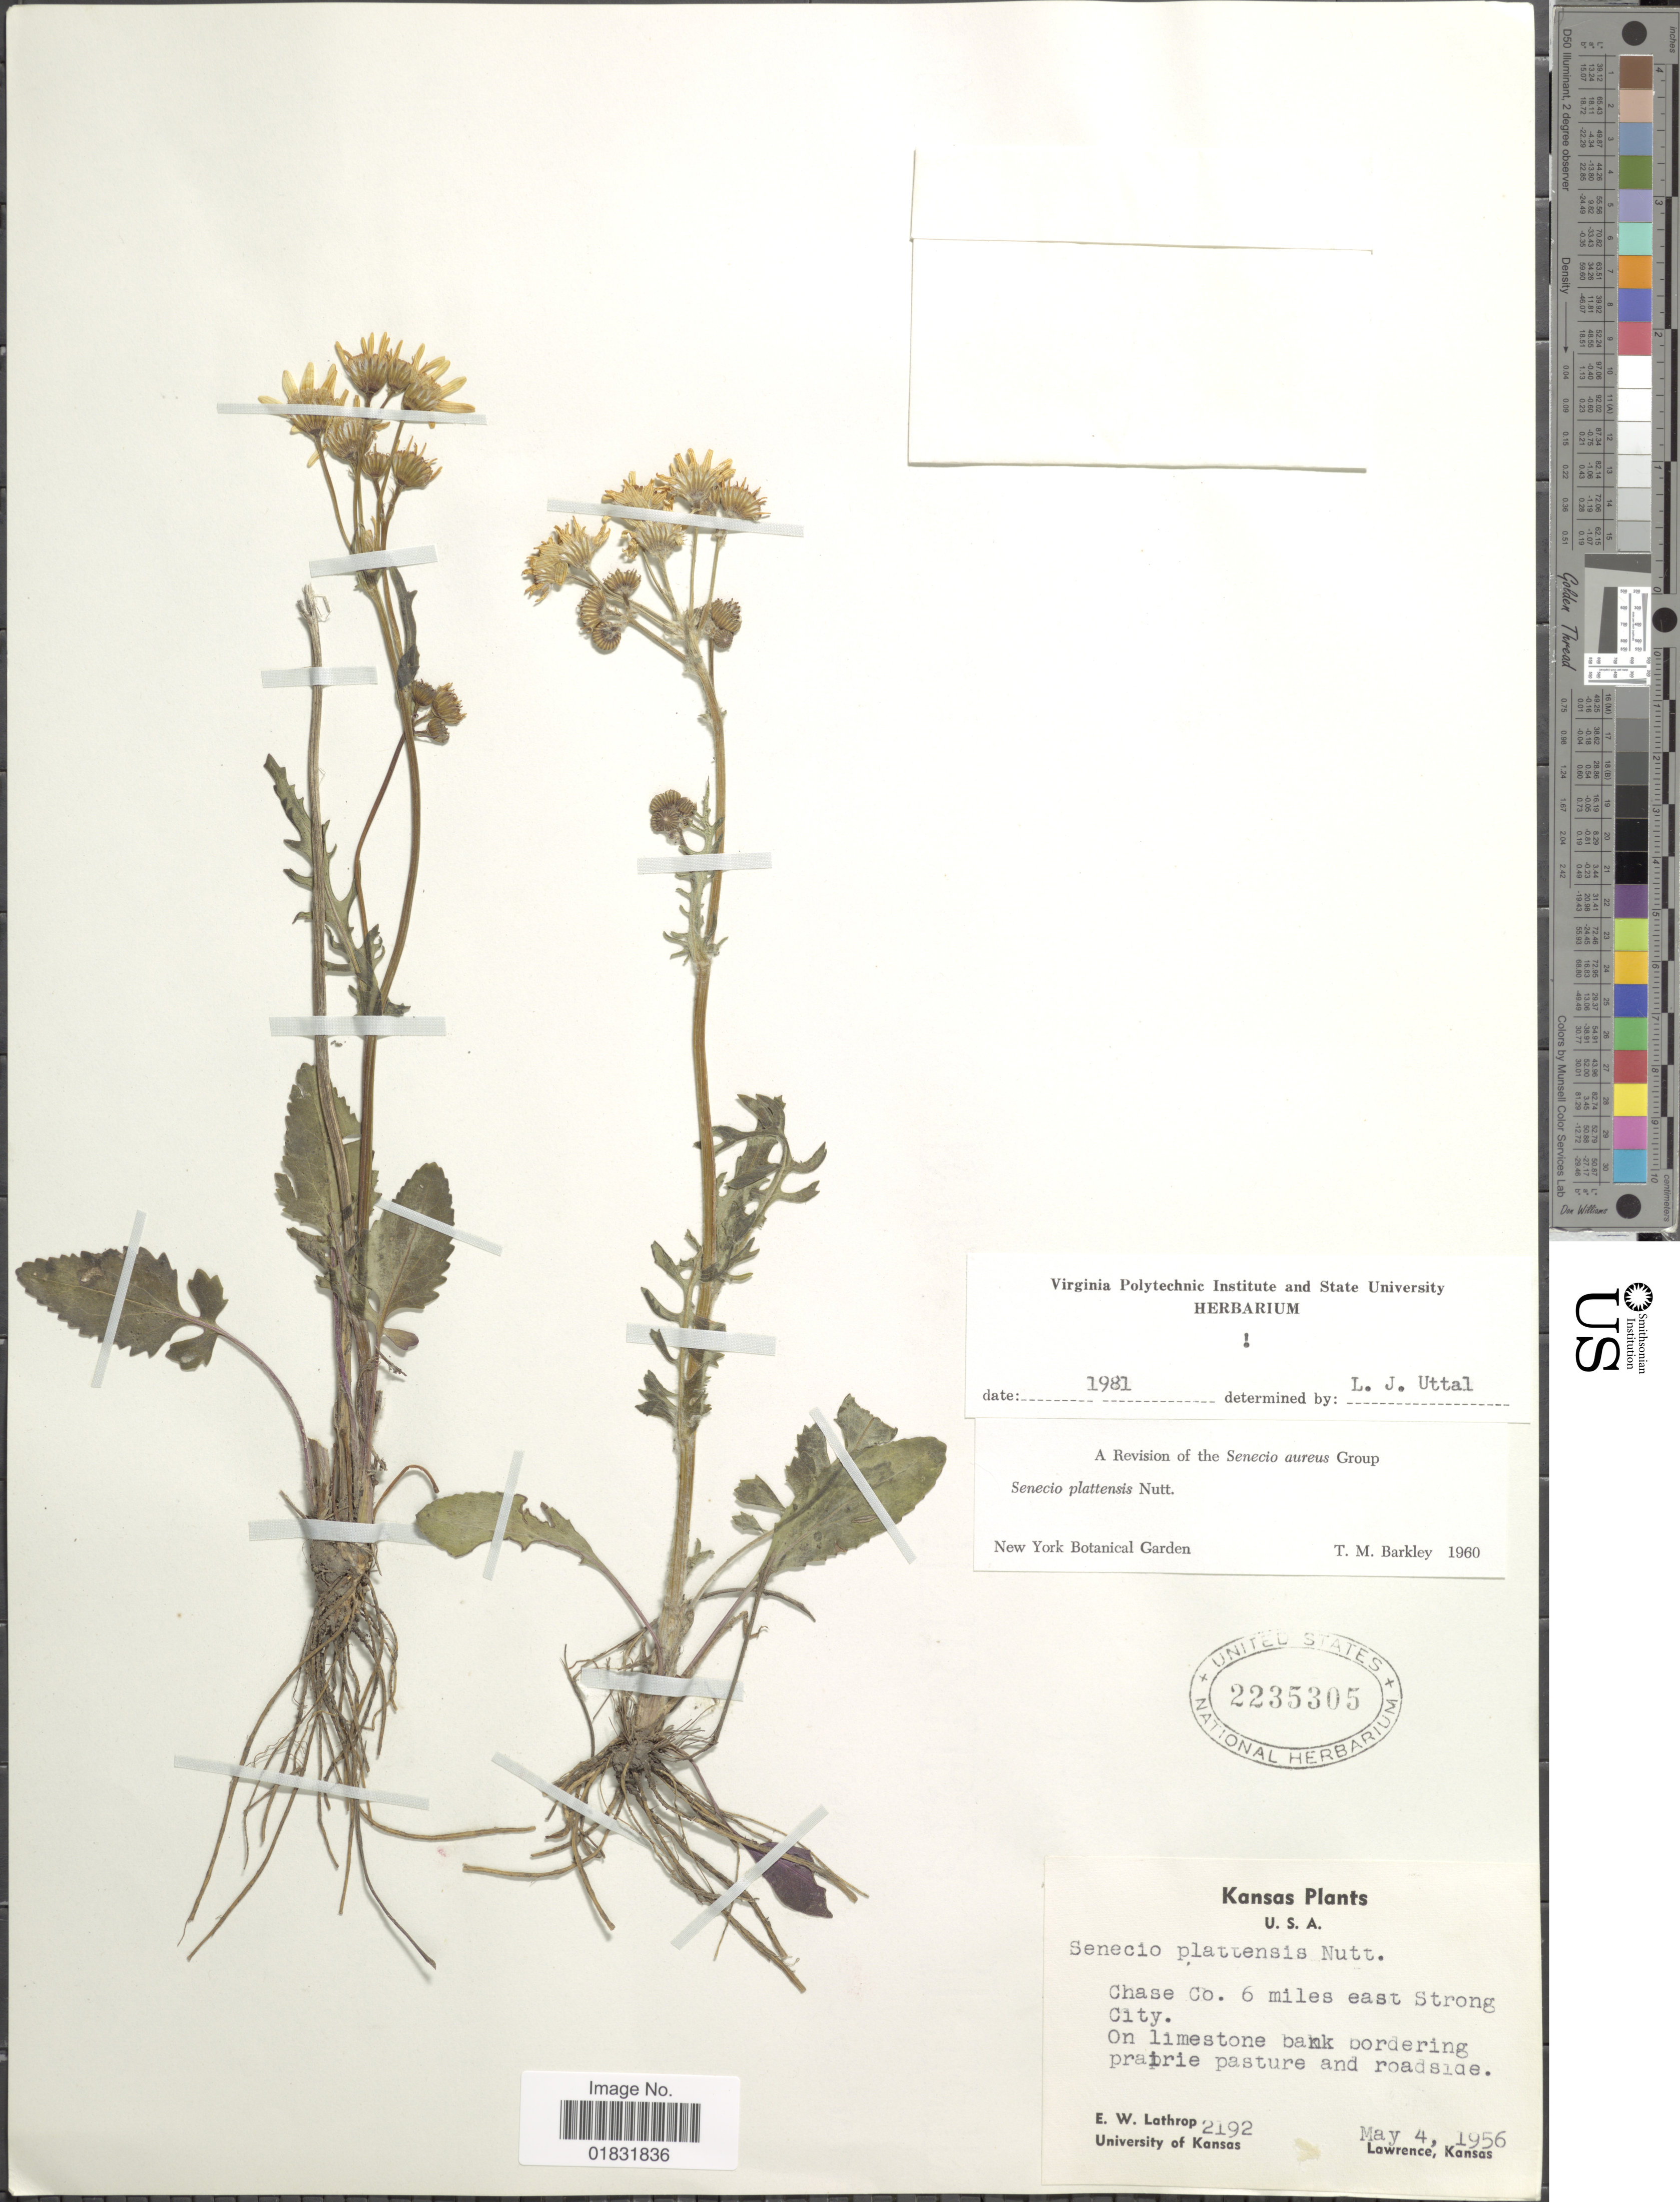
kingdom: Plantae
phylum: Tracheophyta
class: Magnoliopsida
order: Asterales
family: Asteraceae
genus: Packera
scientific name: Packera plattensis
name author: W.A. Weber & Á. Löve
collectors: E. W. Lathrop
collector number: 2192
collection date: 1956-05-04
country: United States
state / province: Kansas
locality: Chase Co. 6 miles east Strong City. On limestone bank bordering prairie pasture and roadside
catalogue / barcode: US 2235305